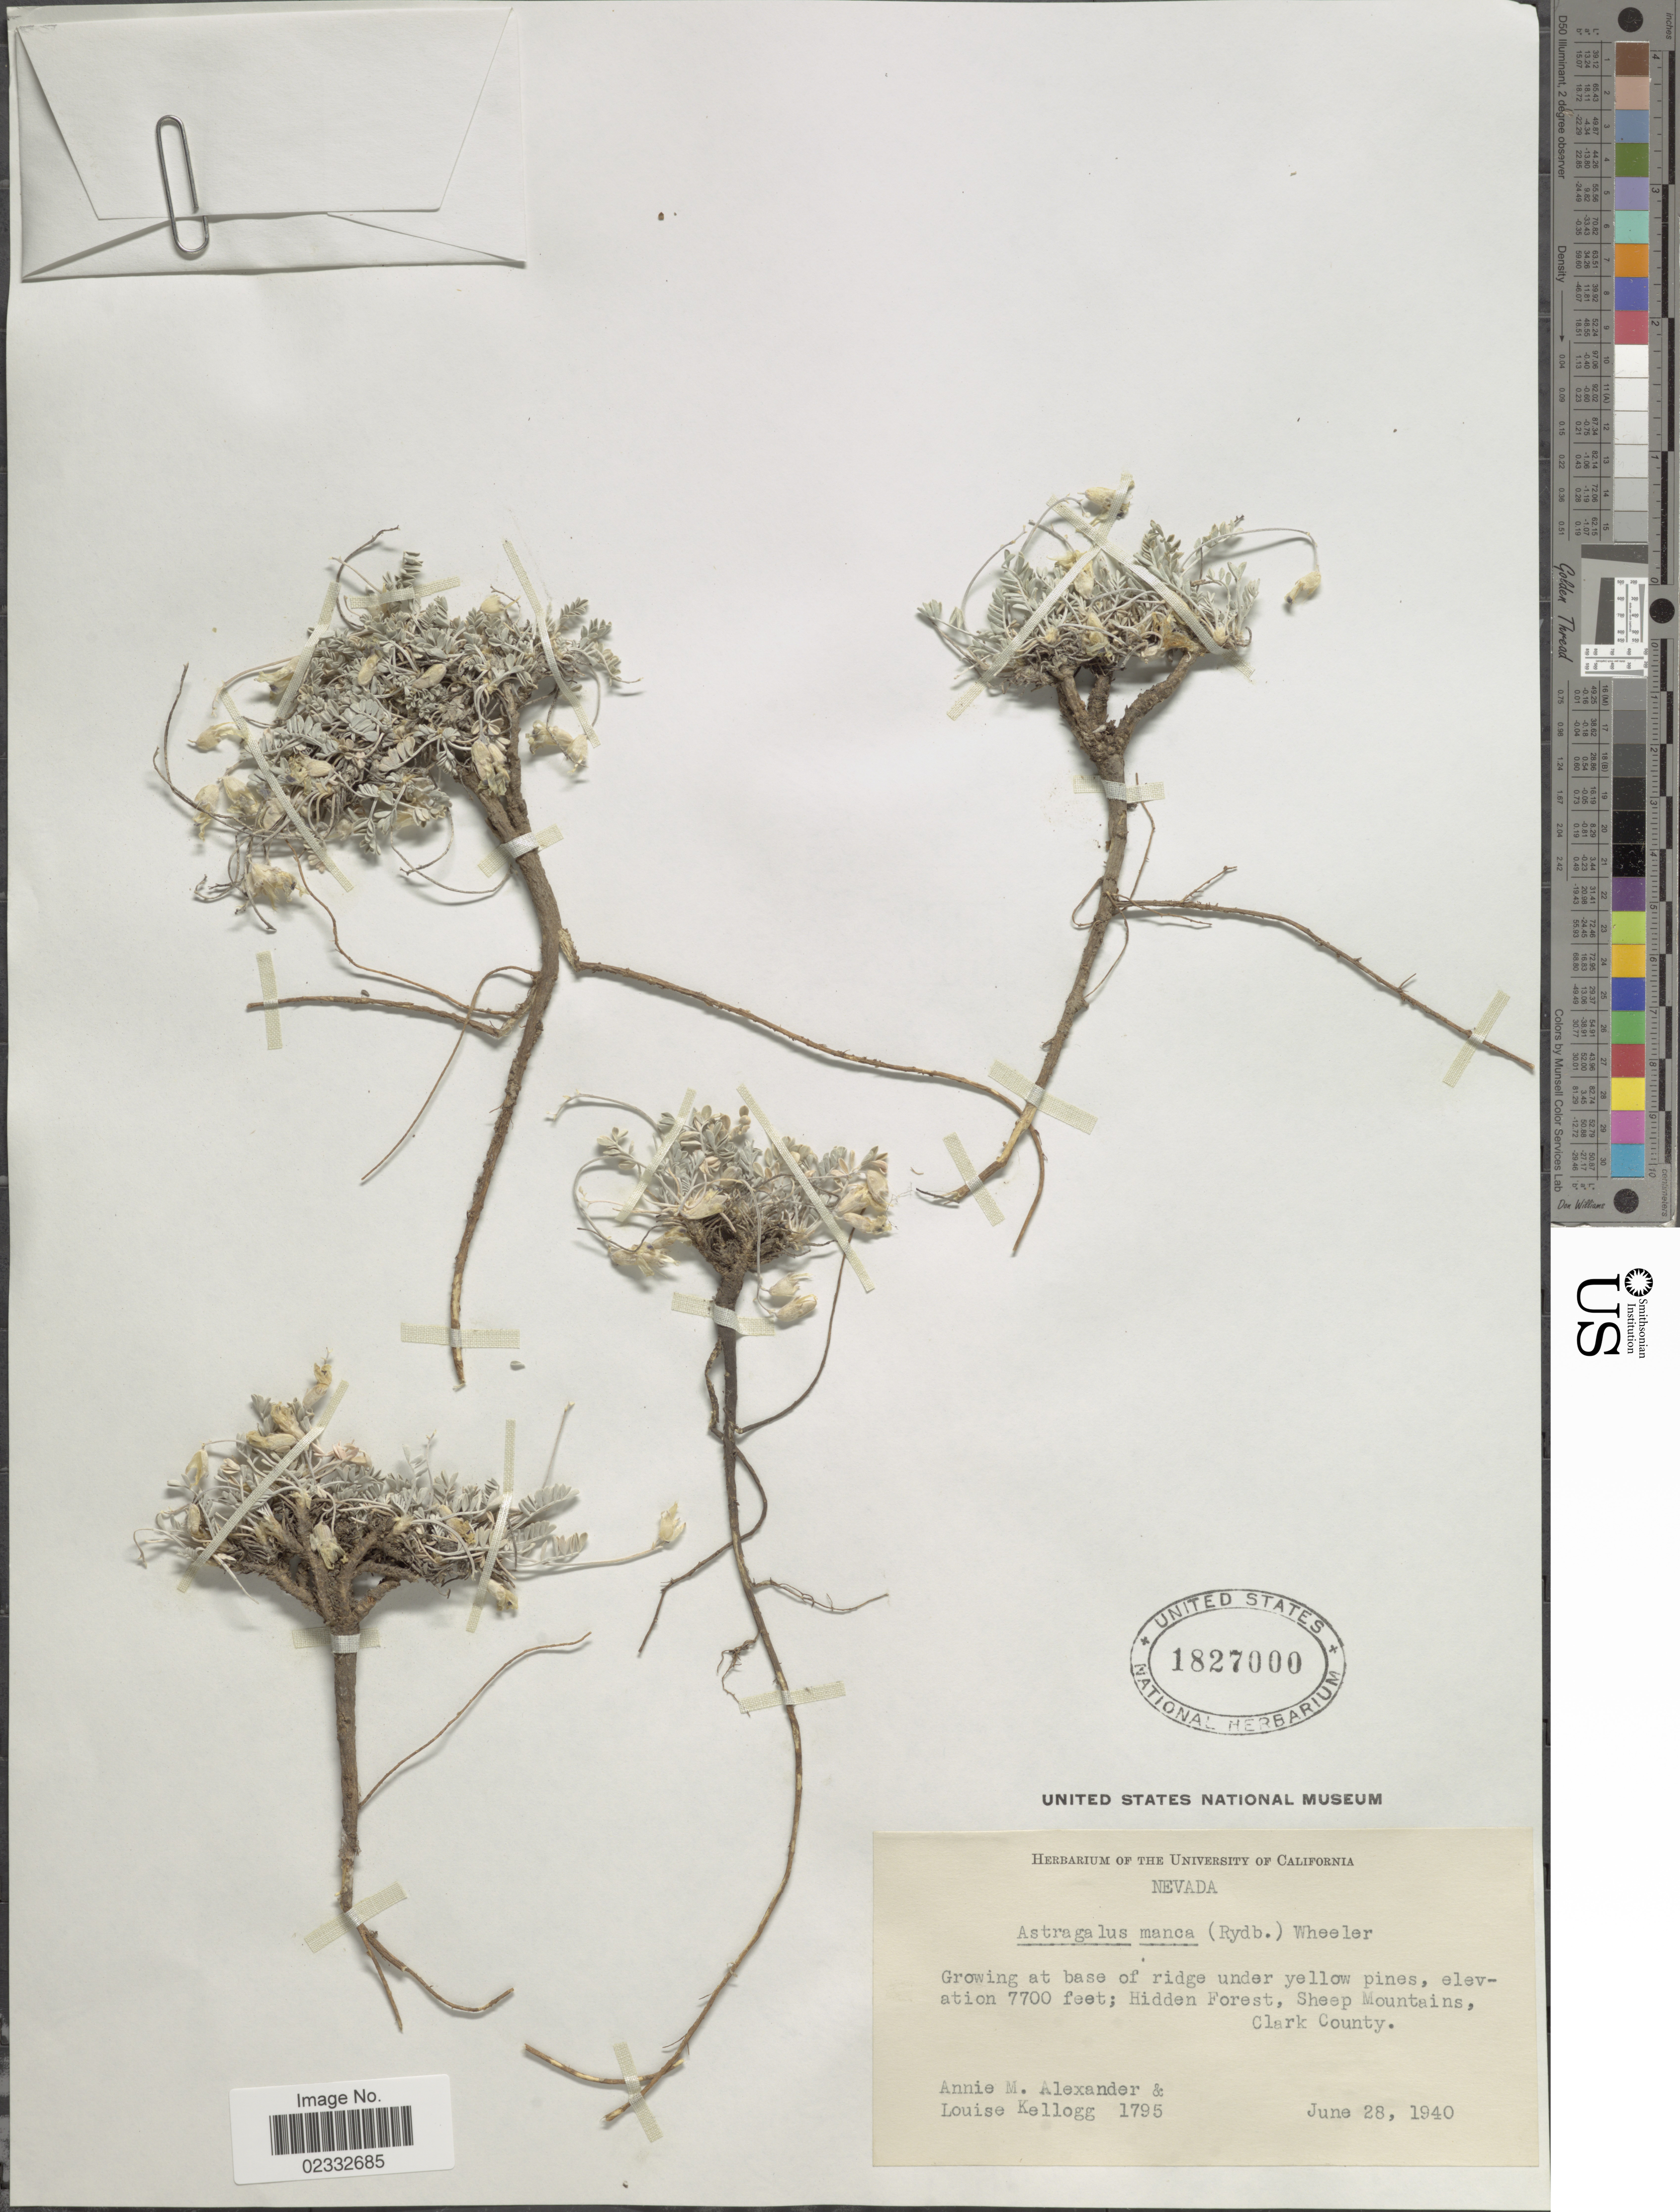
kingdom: Plantae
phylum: Tracheophyta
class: Magnoliopsida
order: Fabales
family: Fabaceae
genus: Astragalus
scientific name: Astragalus mancus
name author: (Rydb.) L.C. Wheeler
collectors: A. M. Alexander & L. Kellogg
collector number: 1795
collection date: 1940-06-28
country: United States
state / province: Nevada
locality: Growing at base of ridge under yellow pines, Hidden Forest, Sheep Mountains, Clark County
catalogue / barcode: US 1827000